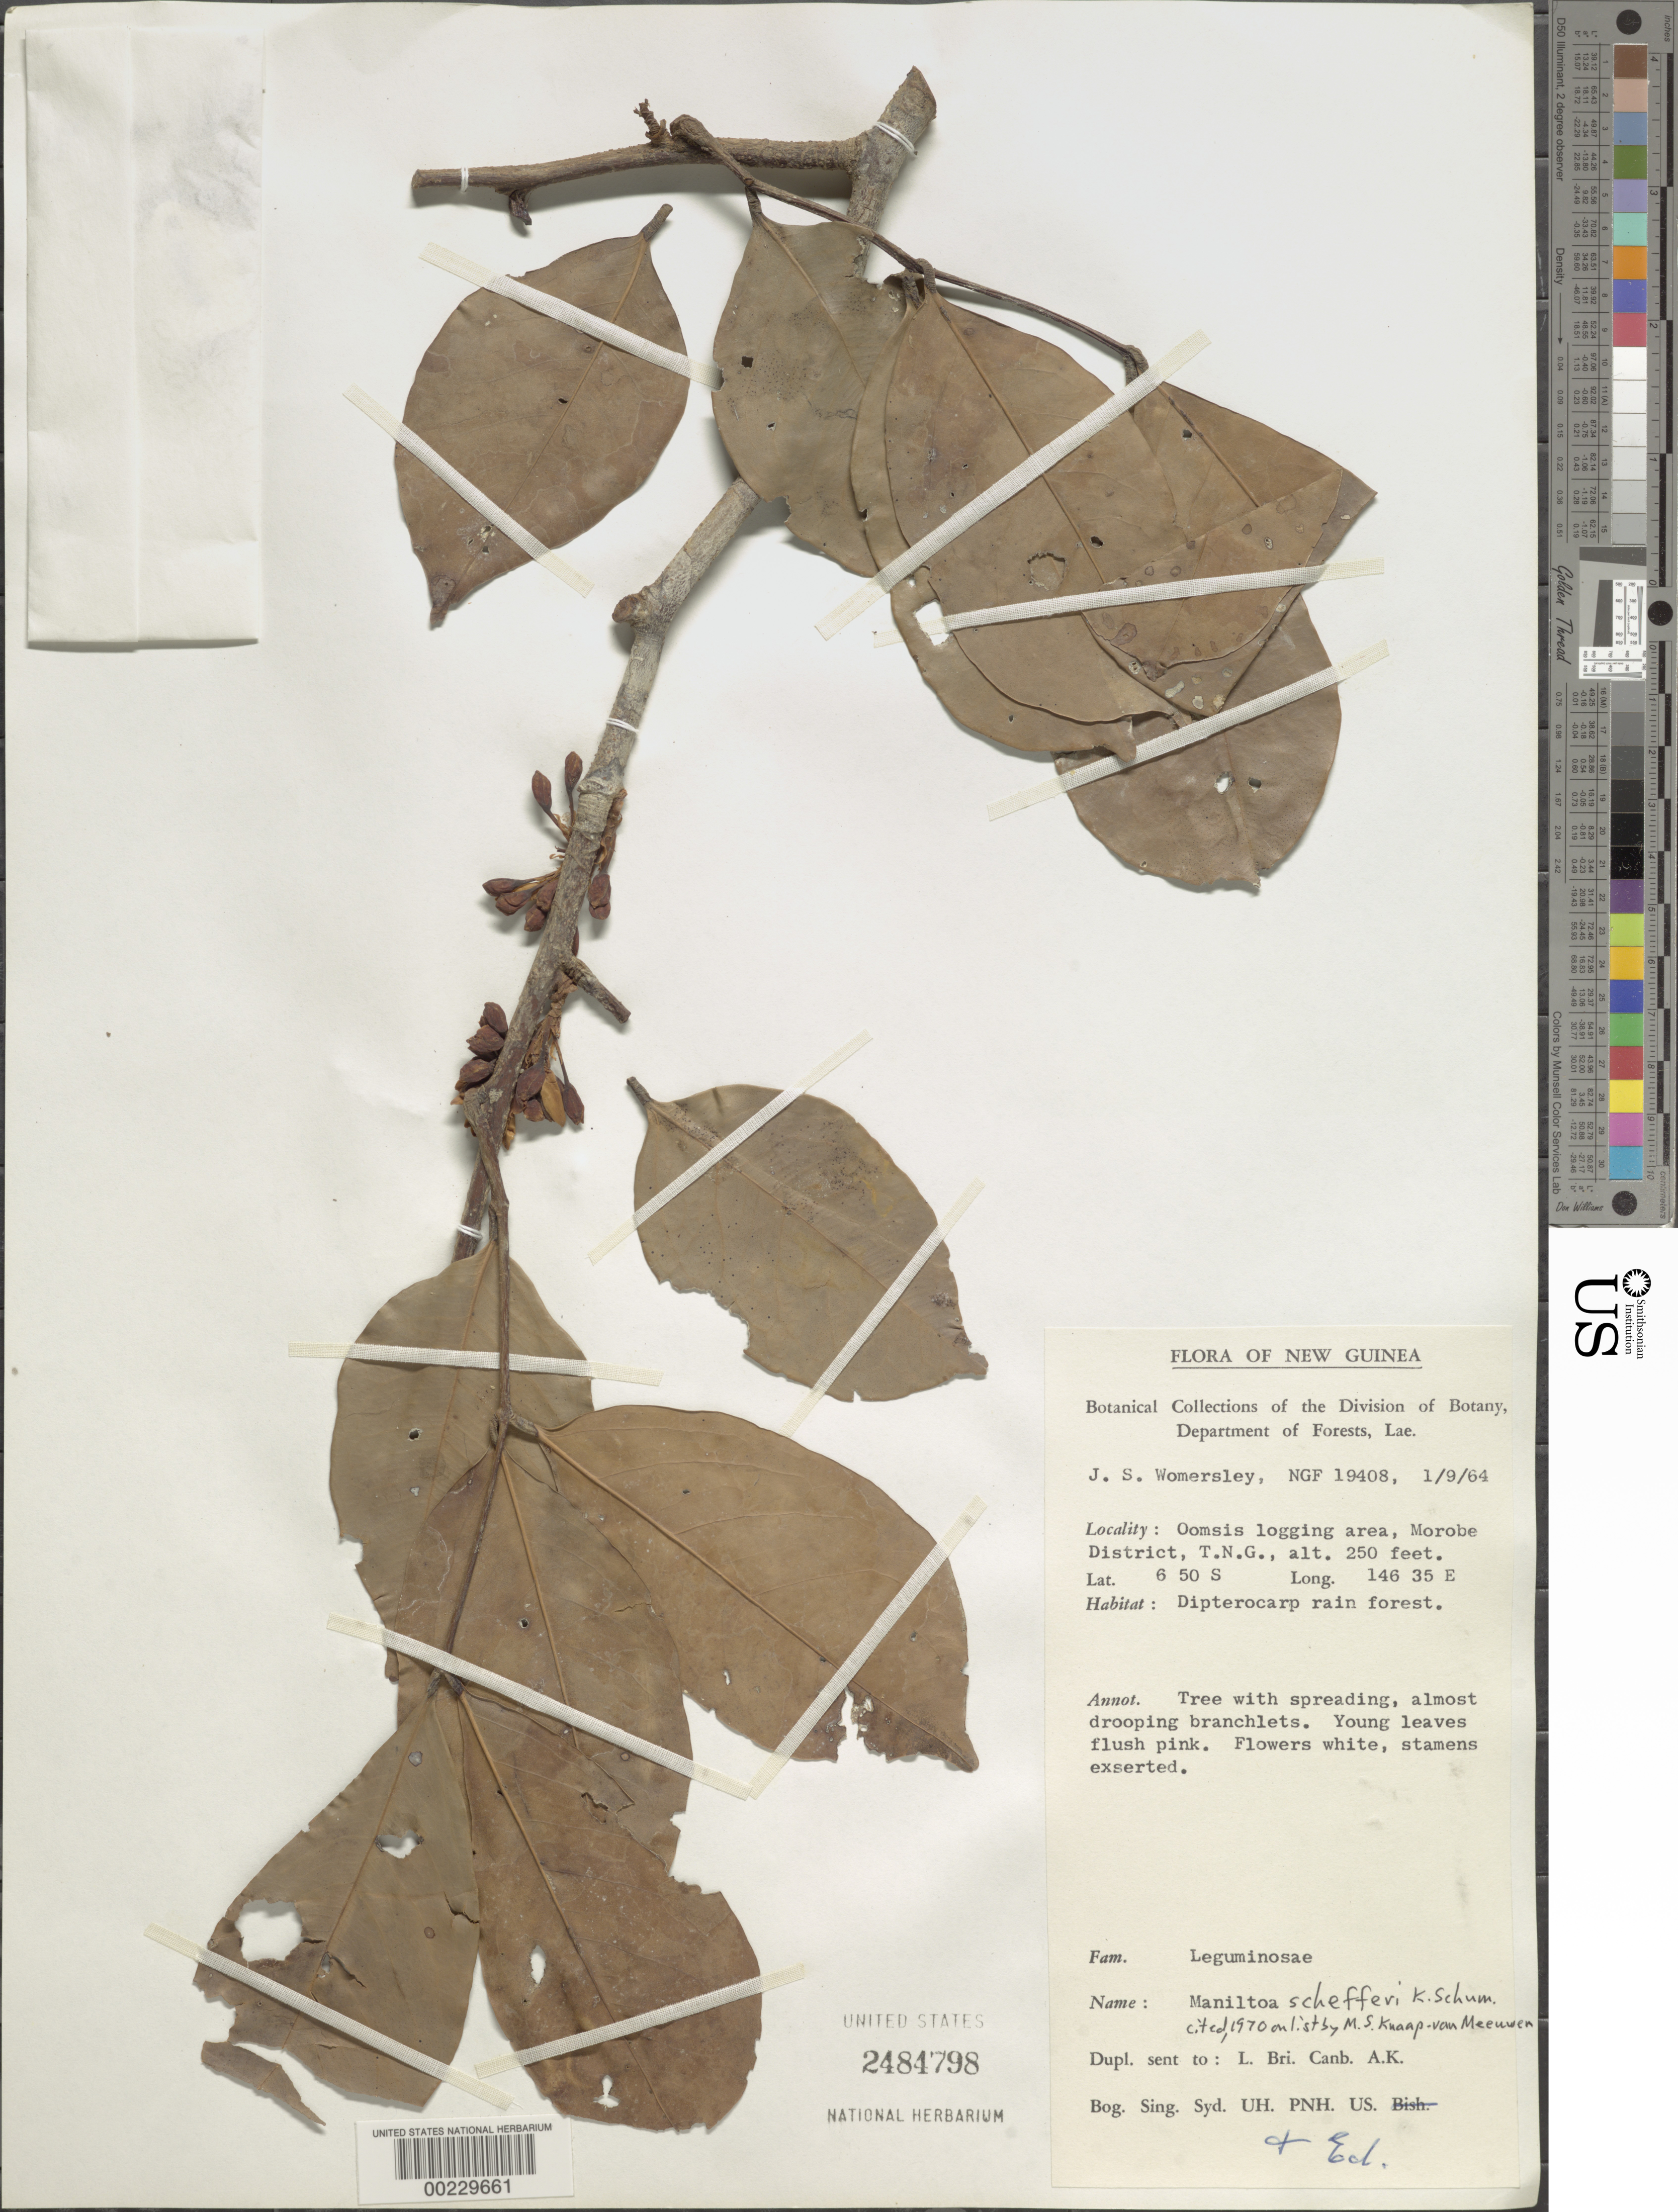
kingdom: Plantae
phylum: Tracheophyta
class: Magnoliopsida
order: Fabales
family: Fabaceae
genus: Maniltoa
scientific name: Maniltoa schefferi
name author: K. Schum. & Hollrung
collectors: J. S. Womersley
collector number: NGF 19408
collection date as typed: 09 Jan 1964 or 01 Sep 1964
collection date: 1964-01-09 or 1964-09-01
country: Papua New Guinea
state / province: Morobe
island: New Guinea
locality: Oomsis logging area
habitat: Dipterocarp rain forest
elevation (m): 76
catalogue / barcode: US 2484798